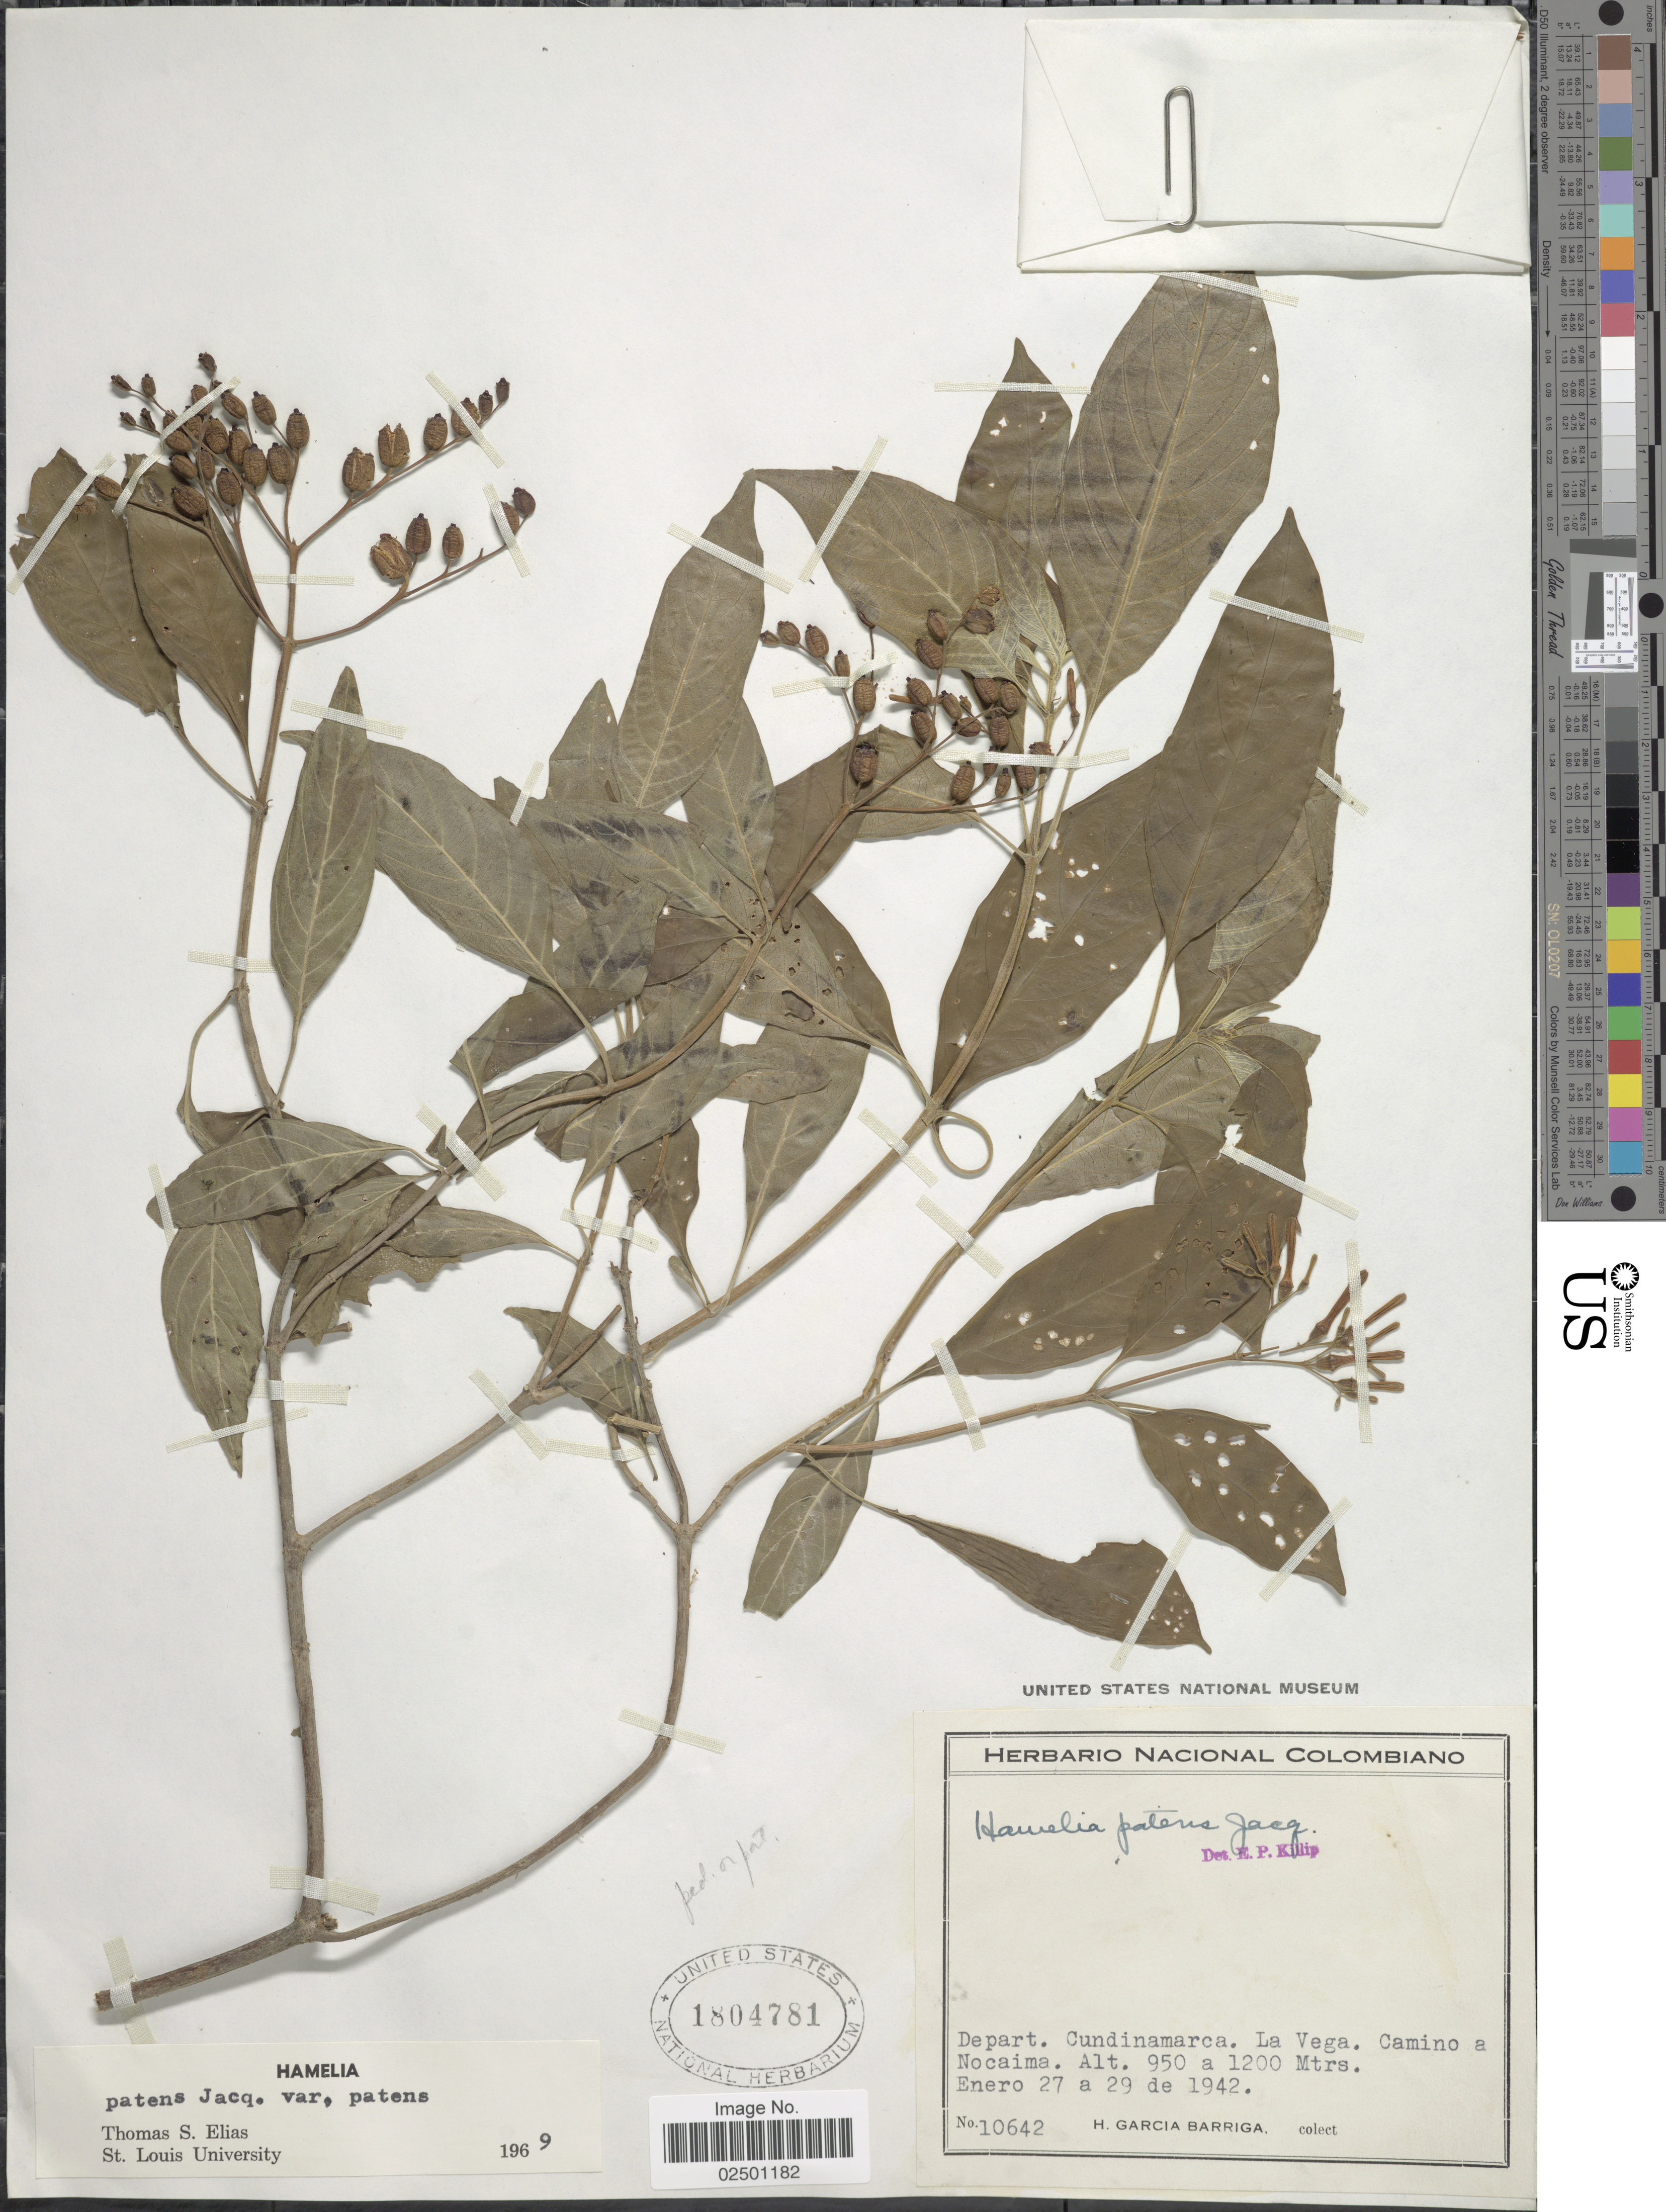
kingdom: Plantae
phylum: Tracheophyta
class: Magnoliopsida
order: Gentianales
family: Rubiaceae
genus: Hamelia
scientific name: Hamelia patens var. patens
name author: Jacq.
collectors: H. García Barriga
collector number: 10642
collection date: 1942-01-27/1942-01-29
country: Colombia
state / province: Cundinamarca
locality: Depart. Cundinamarca. La Vega. Camino a Nocaima.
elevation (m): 950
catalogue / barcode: US 1804781